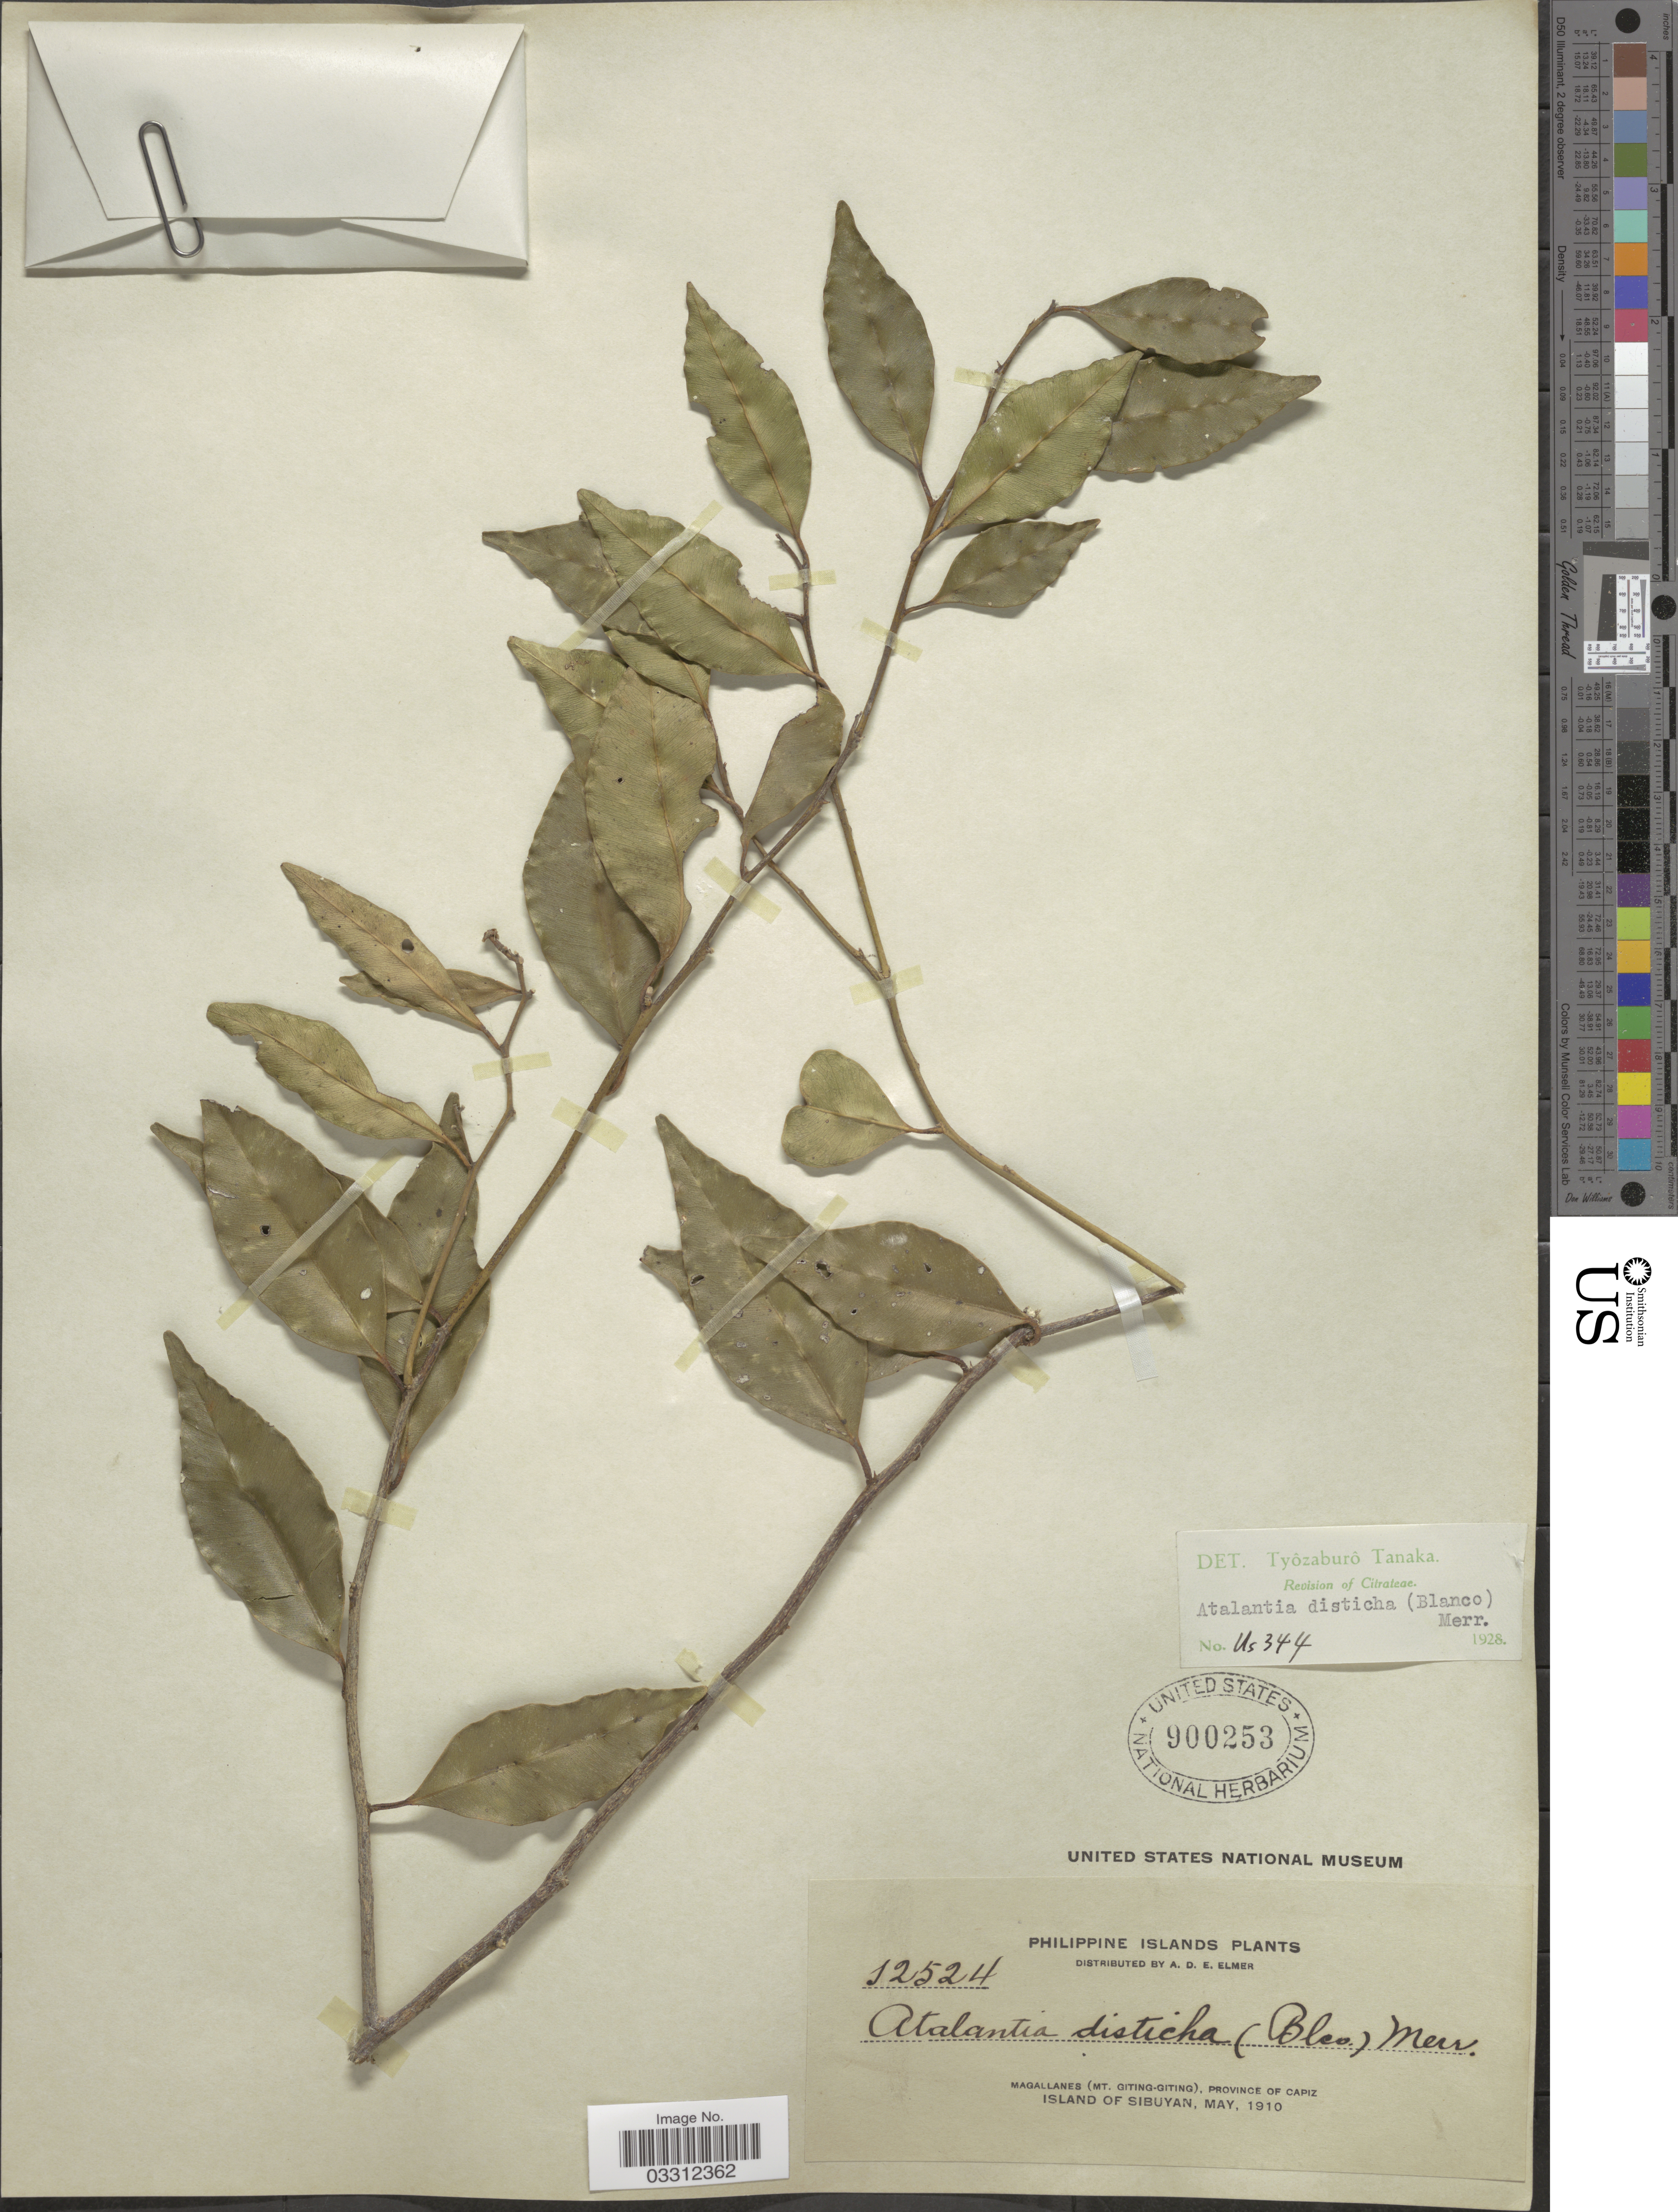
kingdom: Plantae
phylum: Tracheophyta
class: Magnoliopsida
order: Sapindales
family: Rutaceae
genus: Atalantia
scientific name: Atalantia racemosa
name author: Wight ex Hook.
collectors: A. D. E. Elmer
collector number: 12524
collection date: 1910-05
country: Philippines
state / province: Western Visayas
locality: Magallanes (Mt. Giting-Giting), Province of Capiz. Island of Sibuyan.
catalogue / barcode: US 900253